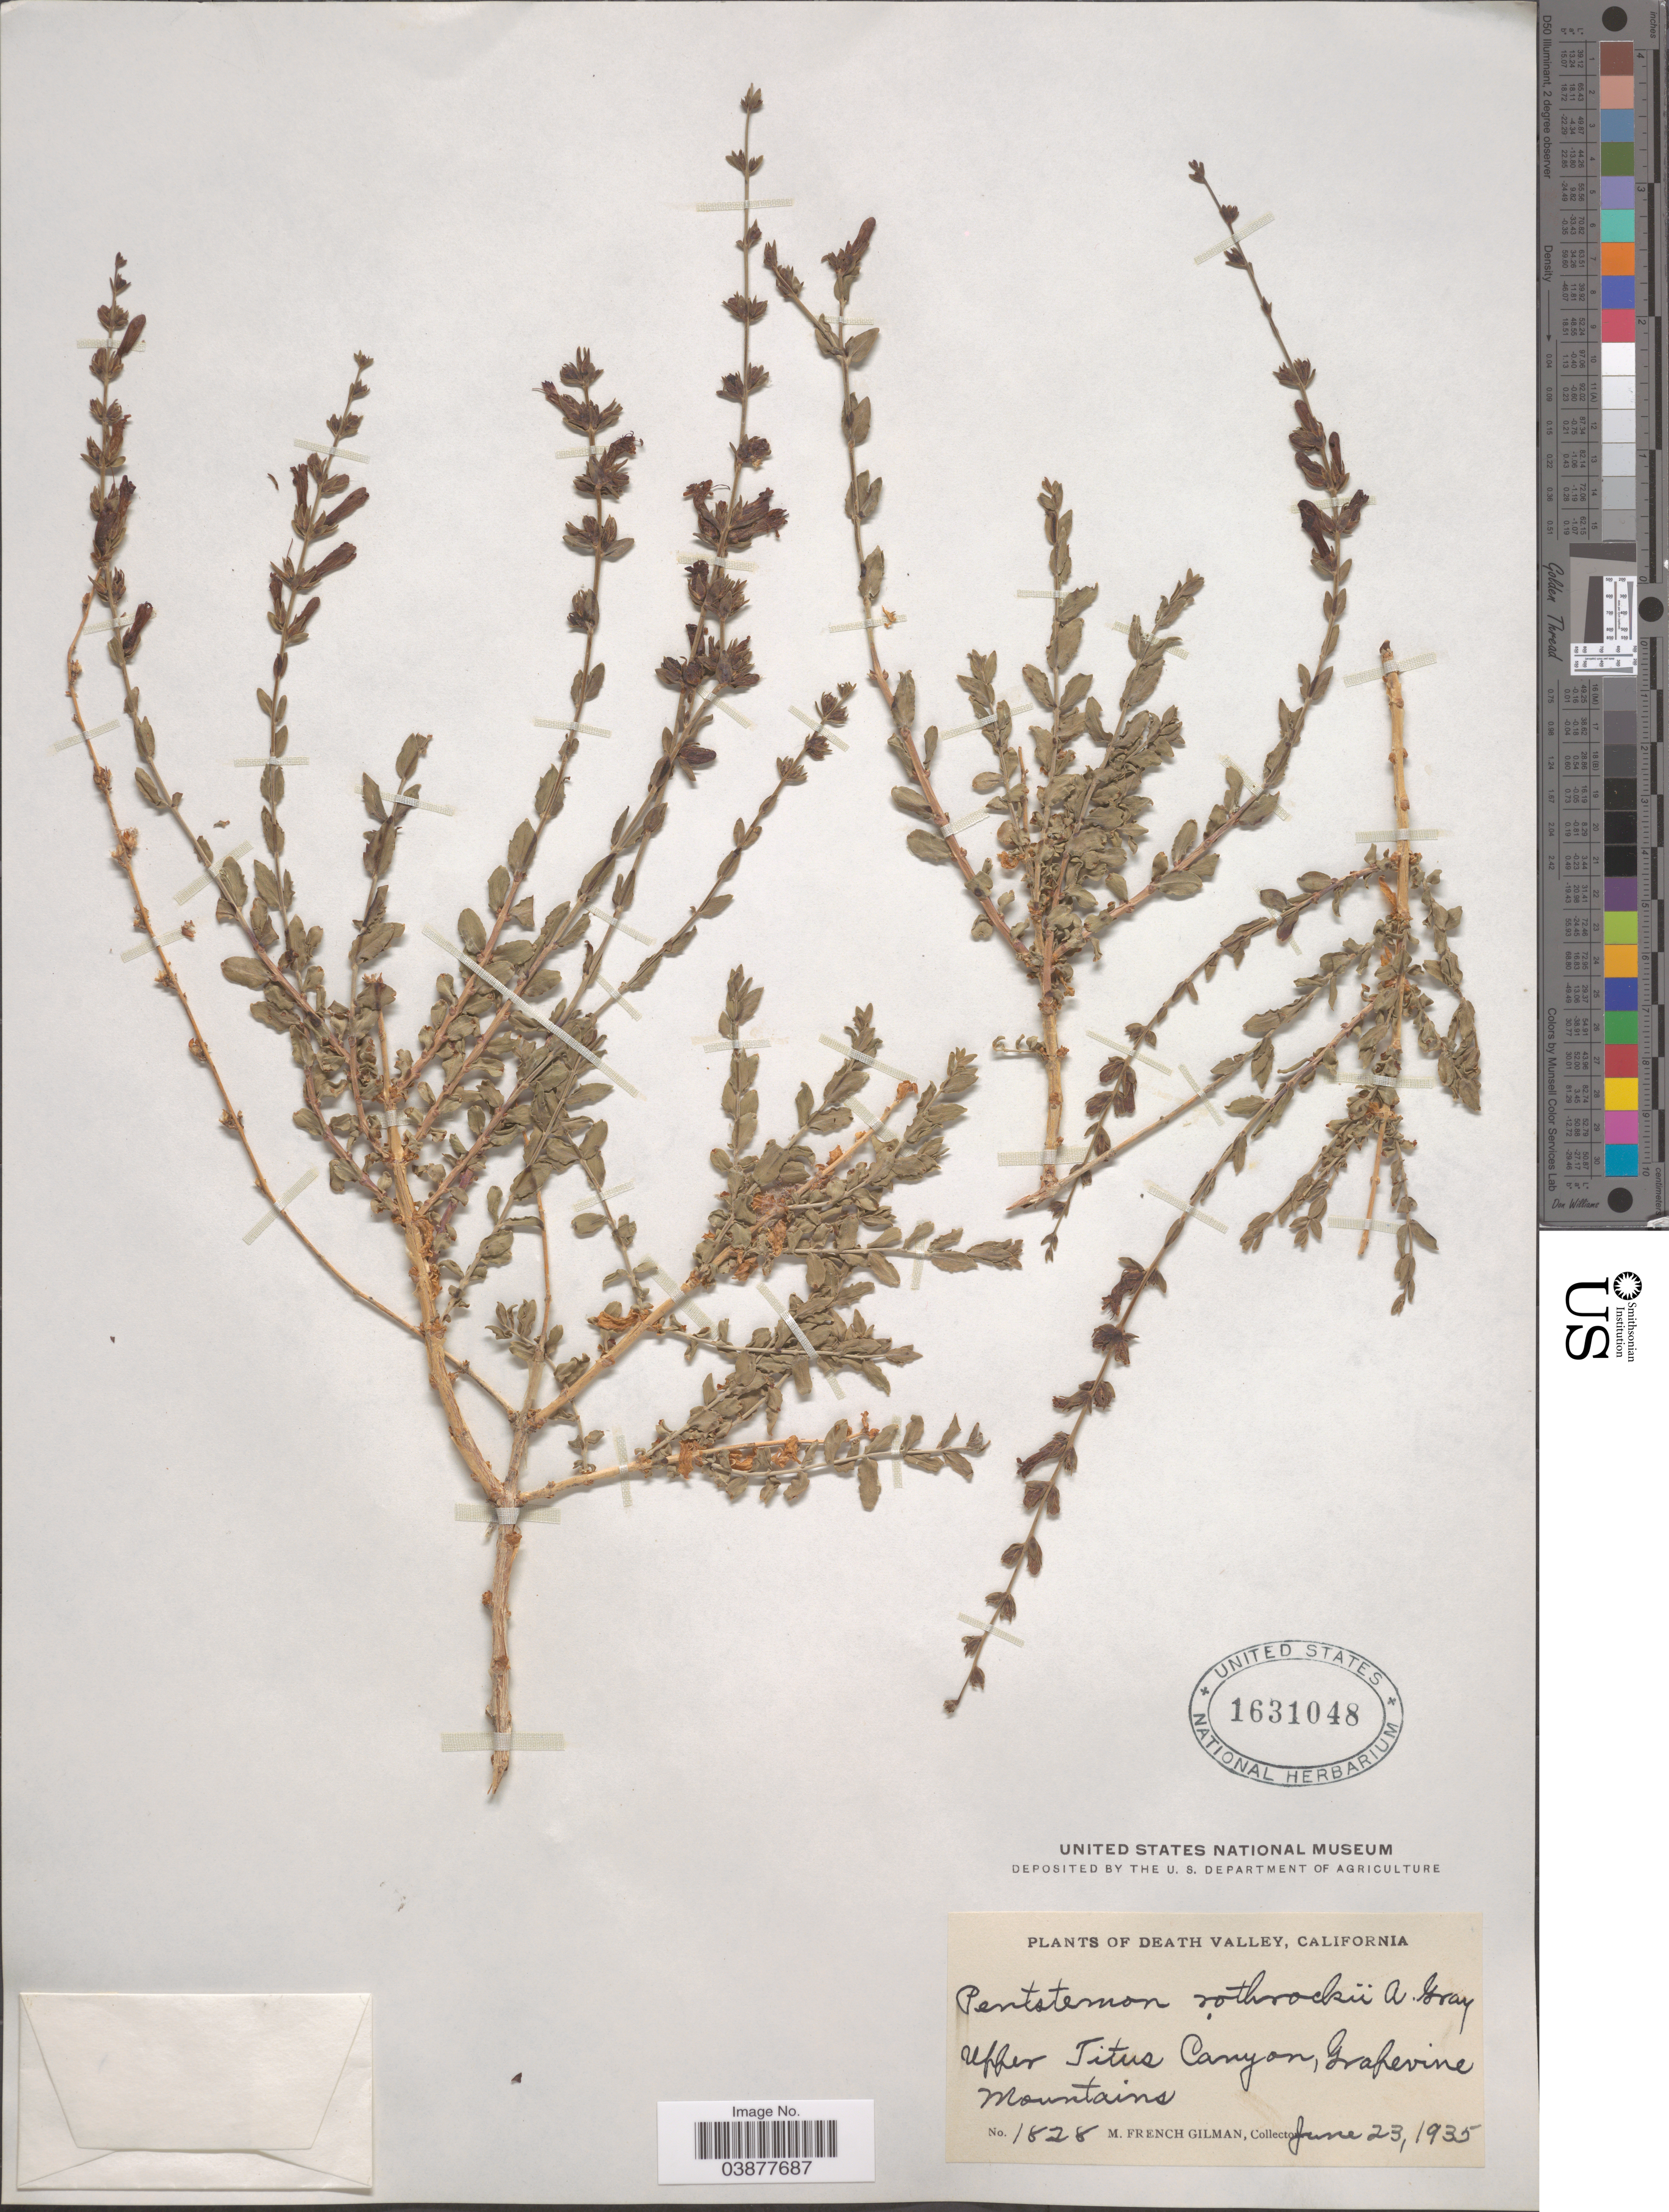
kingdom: Plantae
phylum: Tracheophyta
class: Magnoliopsida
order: Lamiales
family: Plantaginaceae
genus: Penstemon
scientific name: Penstemon rothrockii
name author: A. Gray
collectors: M. F. Gilman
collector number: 1828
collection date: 1935-06-23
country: United States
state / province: California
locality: Death Valley. Upper Titus Canyon, Grapevine Mountains.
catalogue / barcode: US 1631048